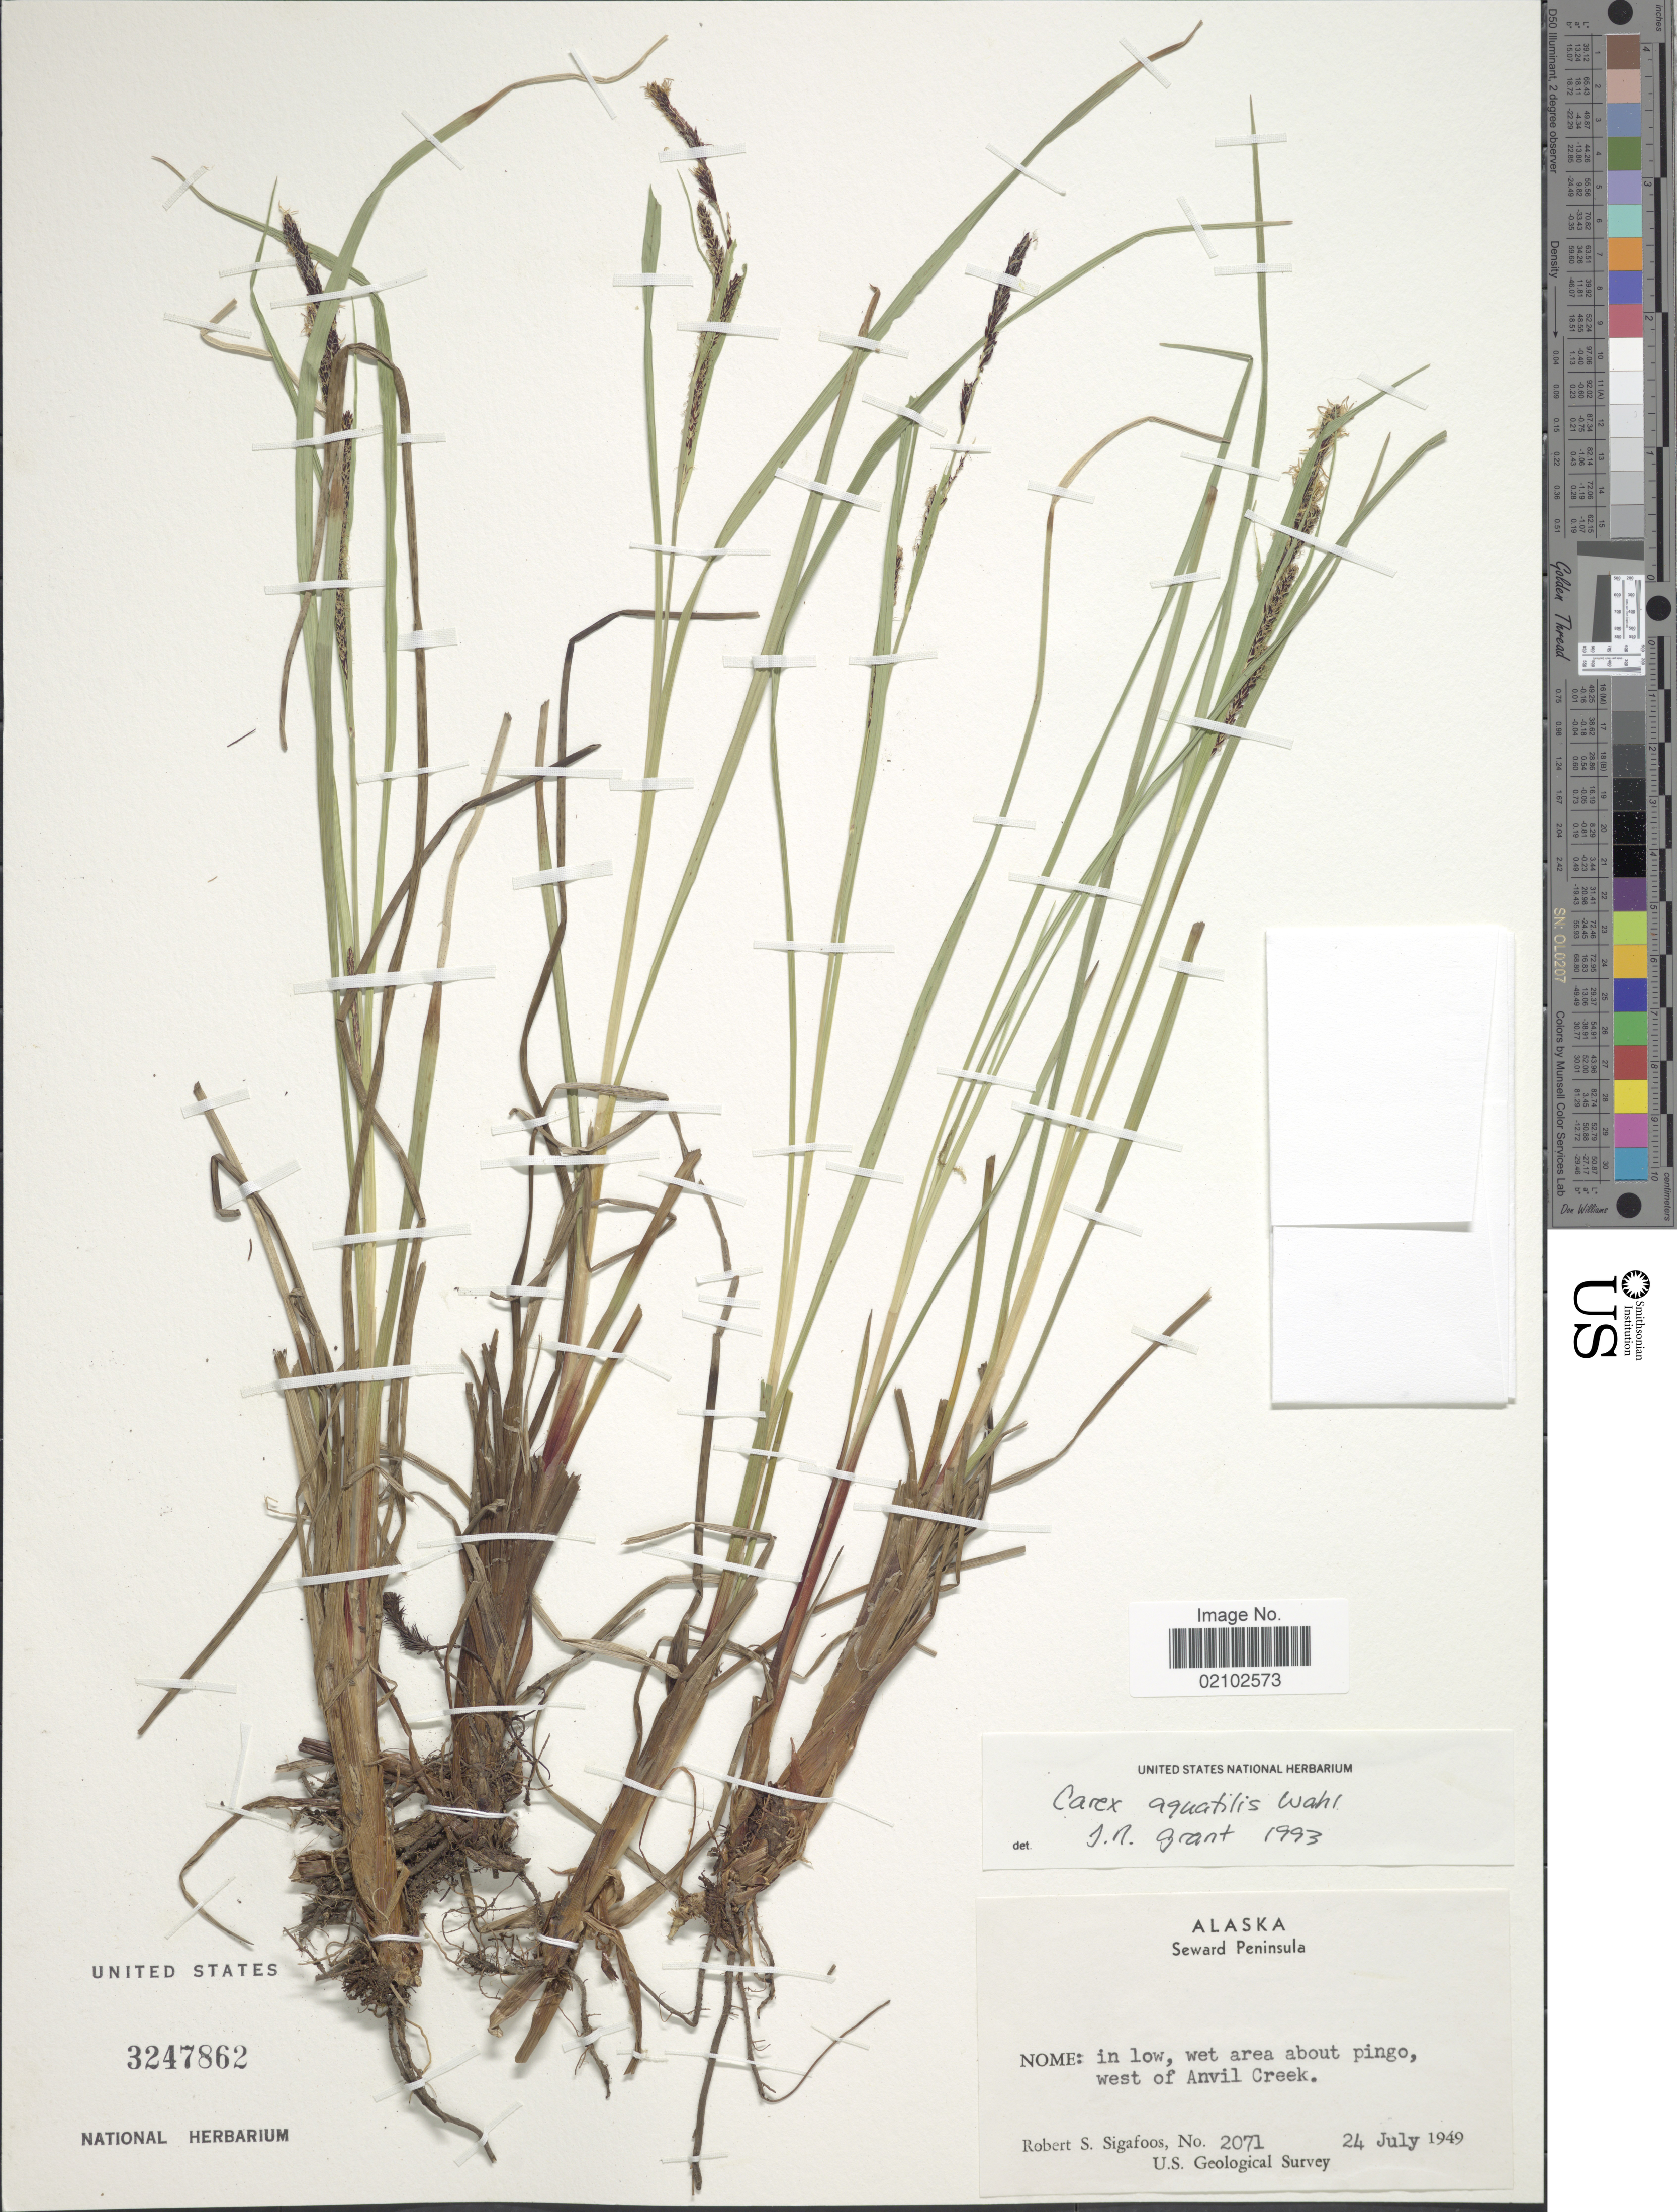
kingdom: Plantae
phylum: Tracheophyta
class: Liliopsida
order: Poales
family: Cyperaceae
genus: Carex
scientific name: Carex aquatilis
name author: Wahlenb.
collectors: R. Sigafoos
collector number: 2071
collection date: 1949-07-24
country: United States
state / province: Alaska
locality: Seward Peninsula, Nome: in low, wet area about pingo, west of Anvil Creek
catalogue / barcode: US 3247862